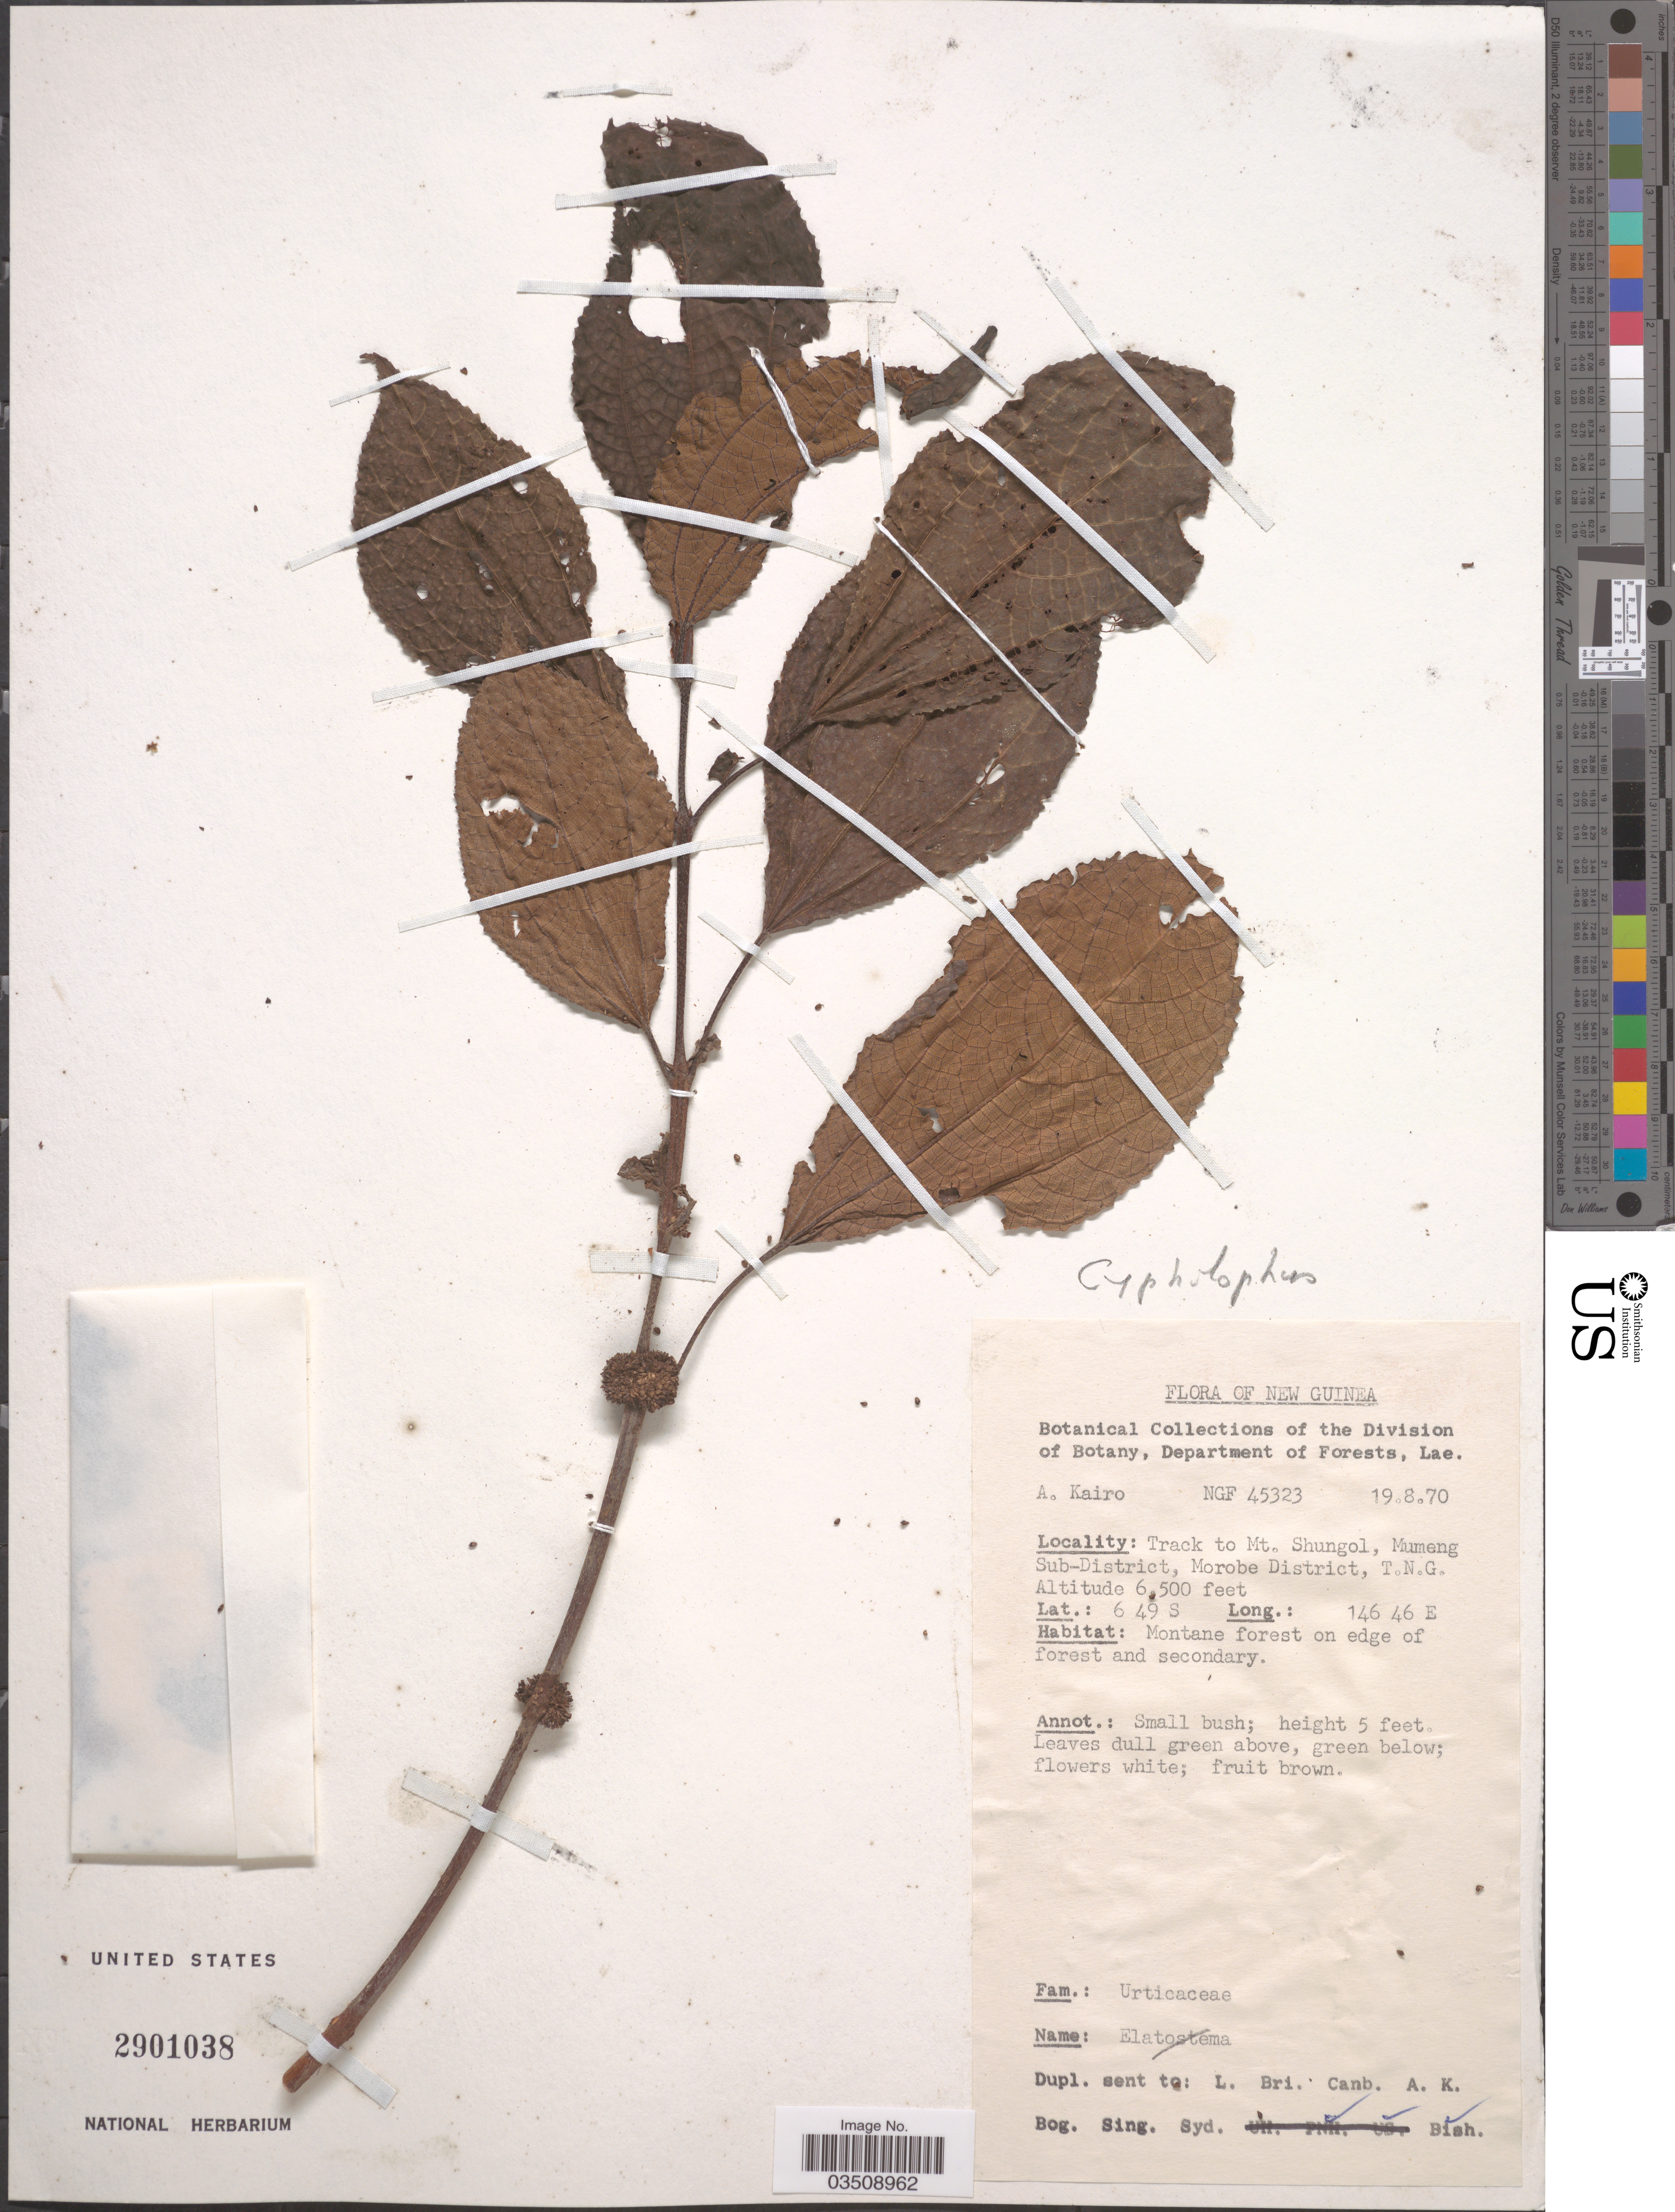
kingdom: Plantae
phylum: Tracheophyta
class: Magnoliopsida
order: Rosales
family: Urticaceae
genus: Cypholophus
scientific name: Cypholophus sp.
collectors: A. Kairo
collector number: NGF 45323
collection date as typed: Transcribed d/m/y: 19/8/70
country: Papua New Guinea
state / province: Morobe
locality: New Guinea. Track to Mt. Shungol, Mumeng Sub-District, Morobe District, T.N.G.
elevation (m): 1981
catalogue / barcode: US 2901038